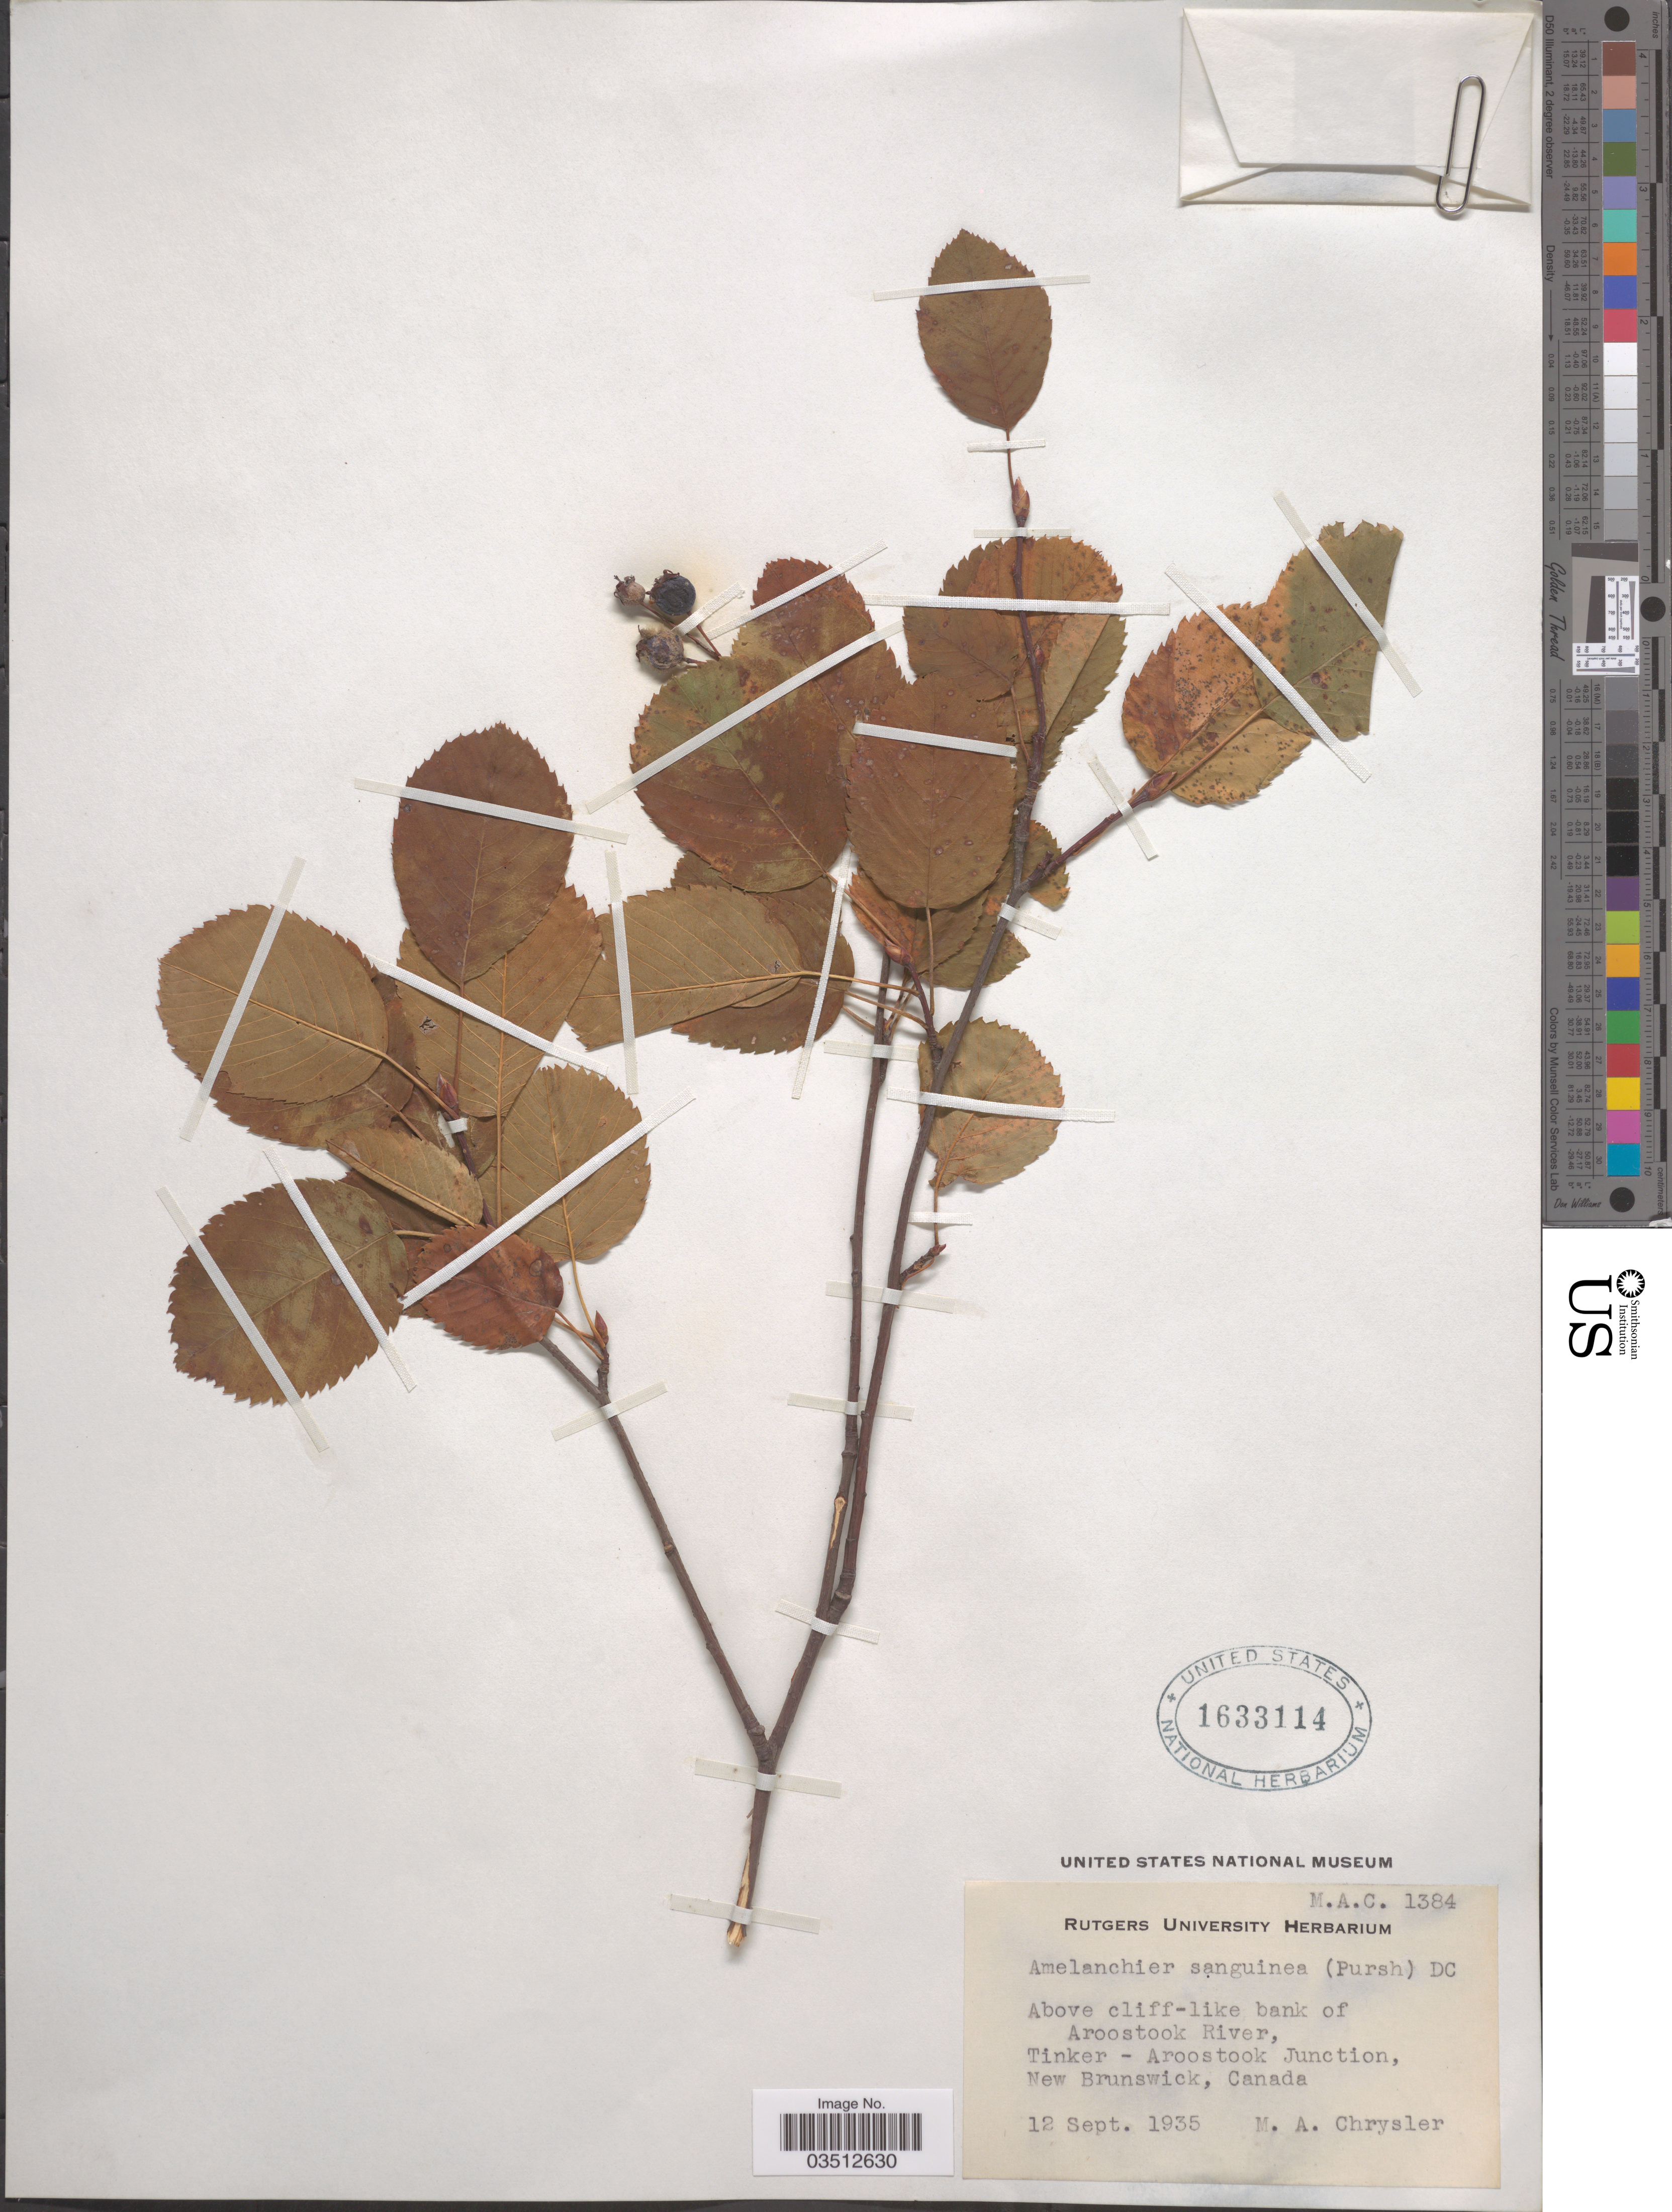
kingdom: Plantae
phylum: Tracheophyta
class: Magnoliopsida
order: Rosales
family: Rosaceae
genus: Amelanchier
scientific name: Amelanchier sanguinea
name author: (Pursh) DC.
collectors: M. Chrysler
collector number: M.A.C. 1384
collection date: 1935-09-12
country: Canada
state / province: New Brunswick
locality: Above cliff-like bank of Aroostook River, Tinker - Aroostook Junction.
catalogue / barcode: US 1633114